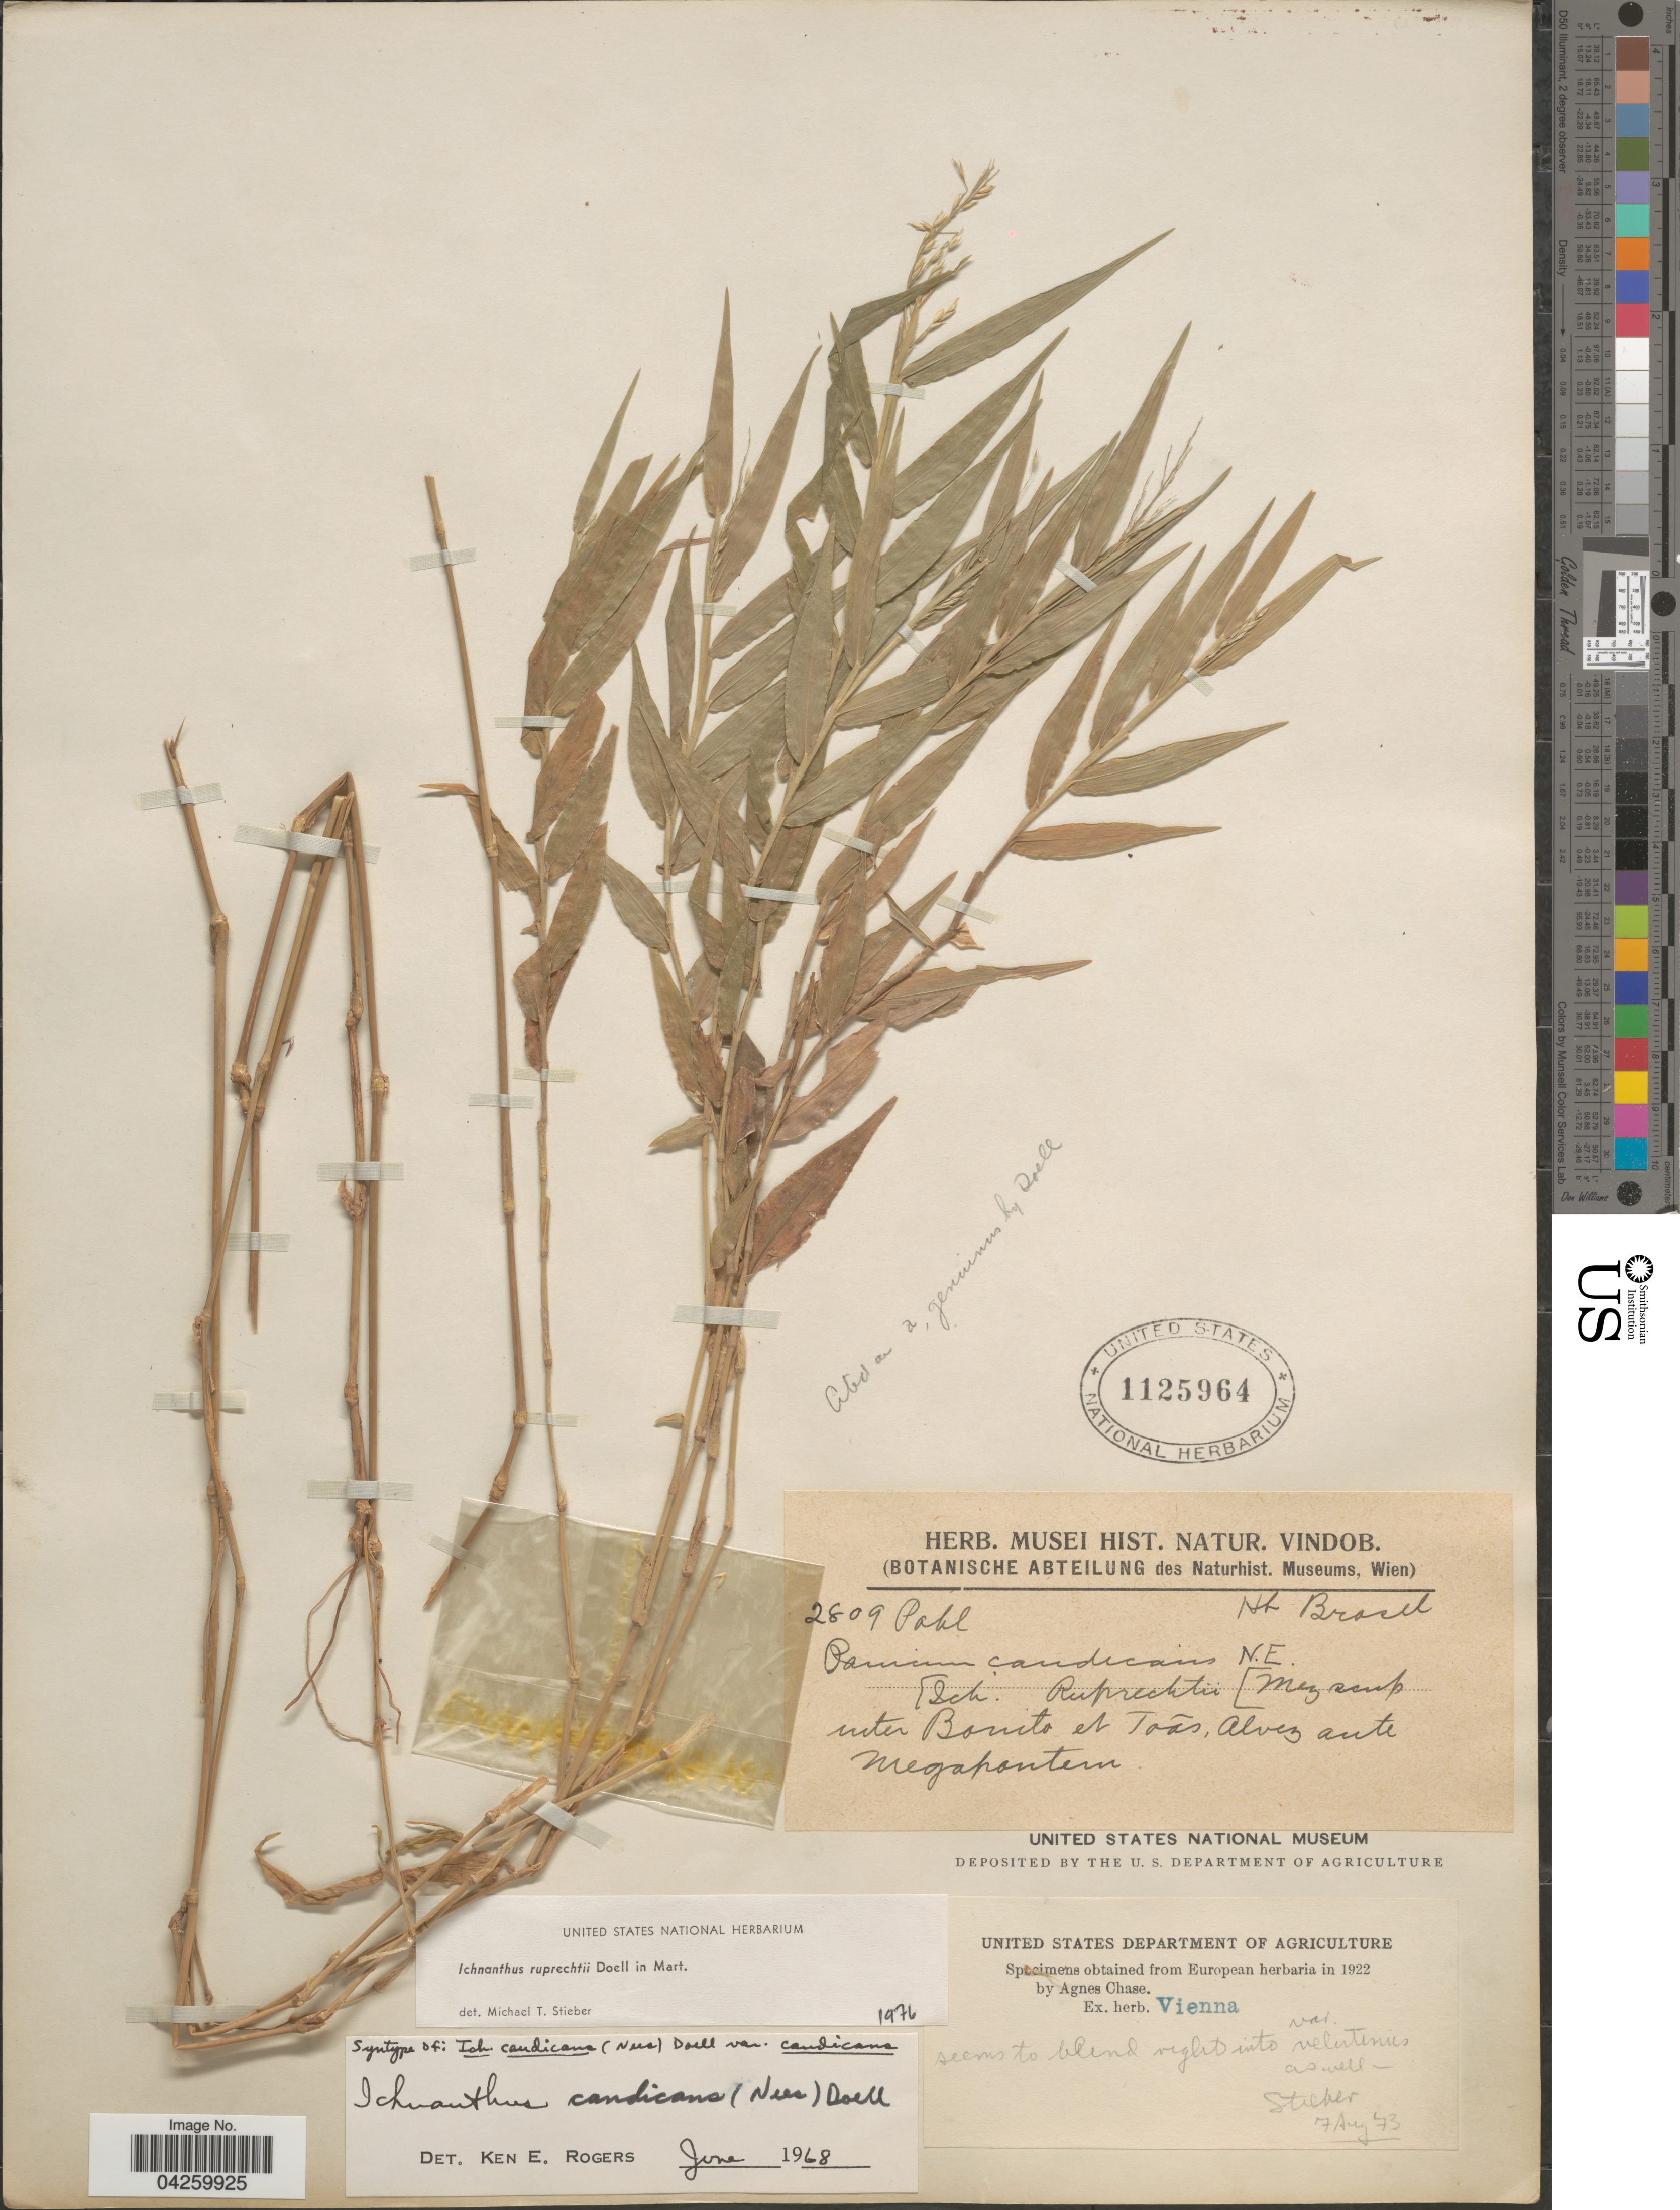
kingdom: Plantae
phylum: Tracheophyta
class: Liliopsida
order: Poales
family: Poaceae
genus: Ichnanthus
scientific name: Ichnanthus ruprechtii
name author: Döll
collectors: -- Pohl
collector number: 2809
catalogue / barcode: US 1125964